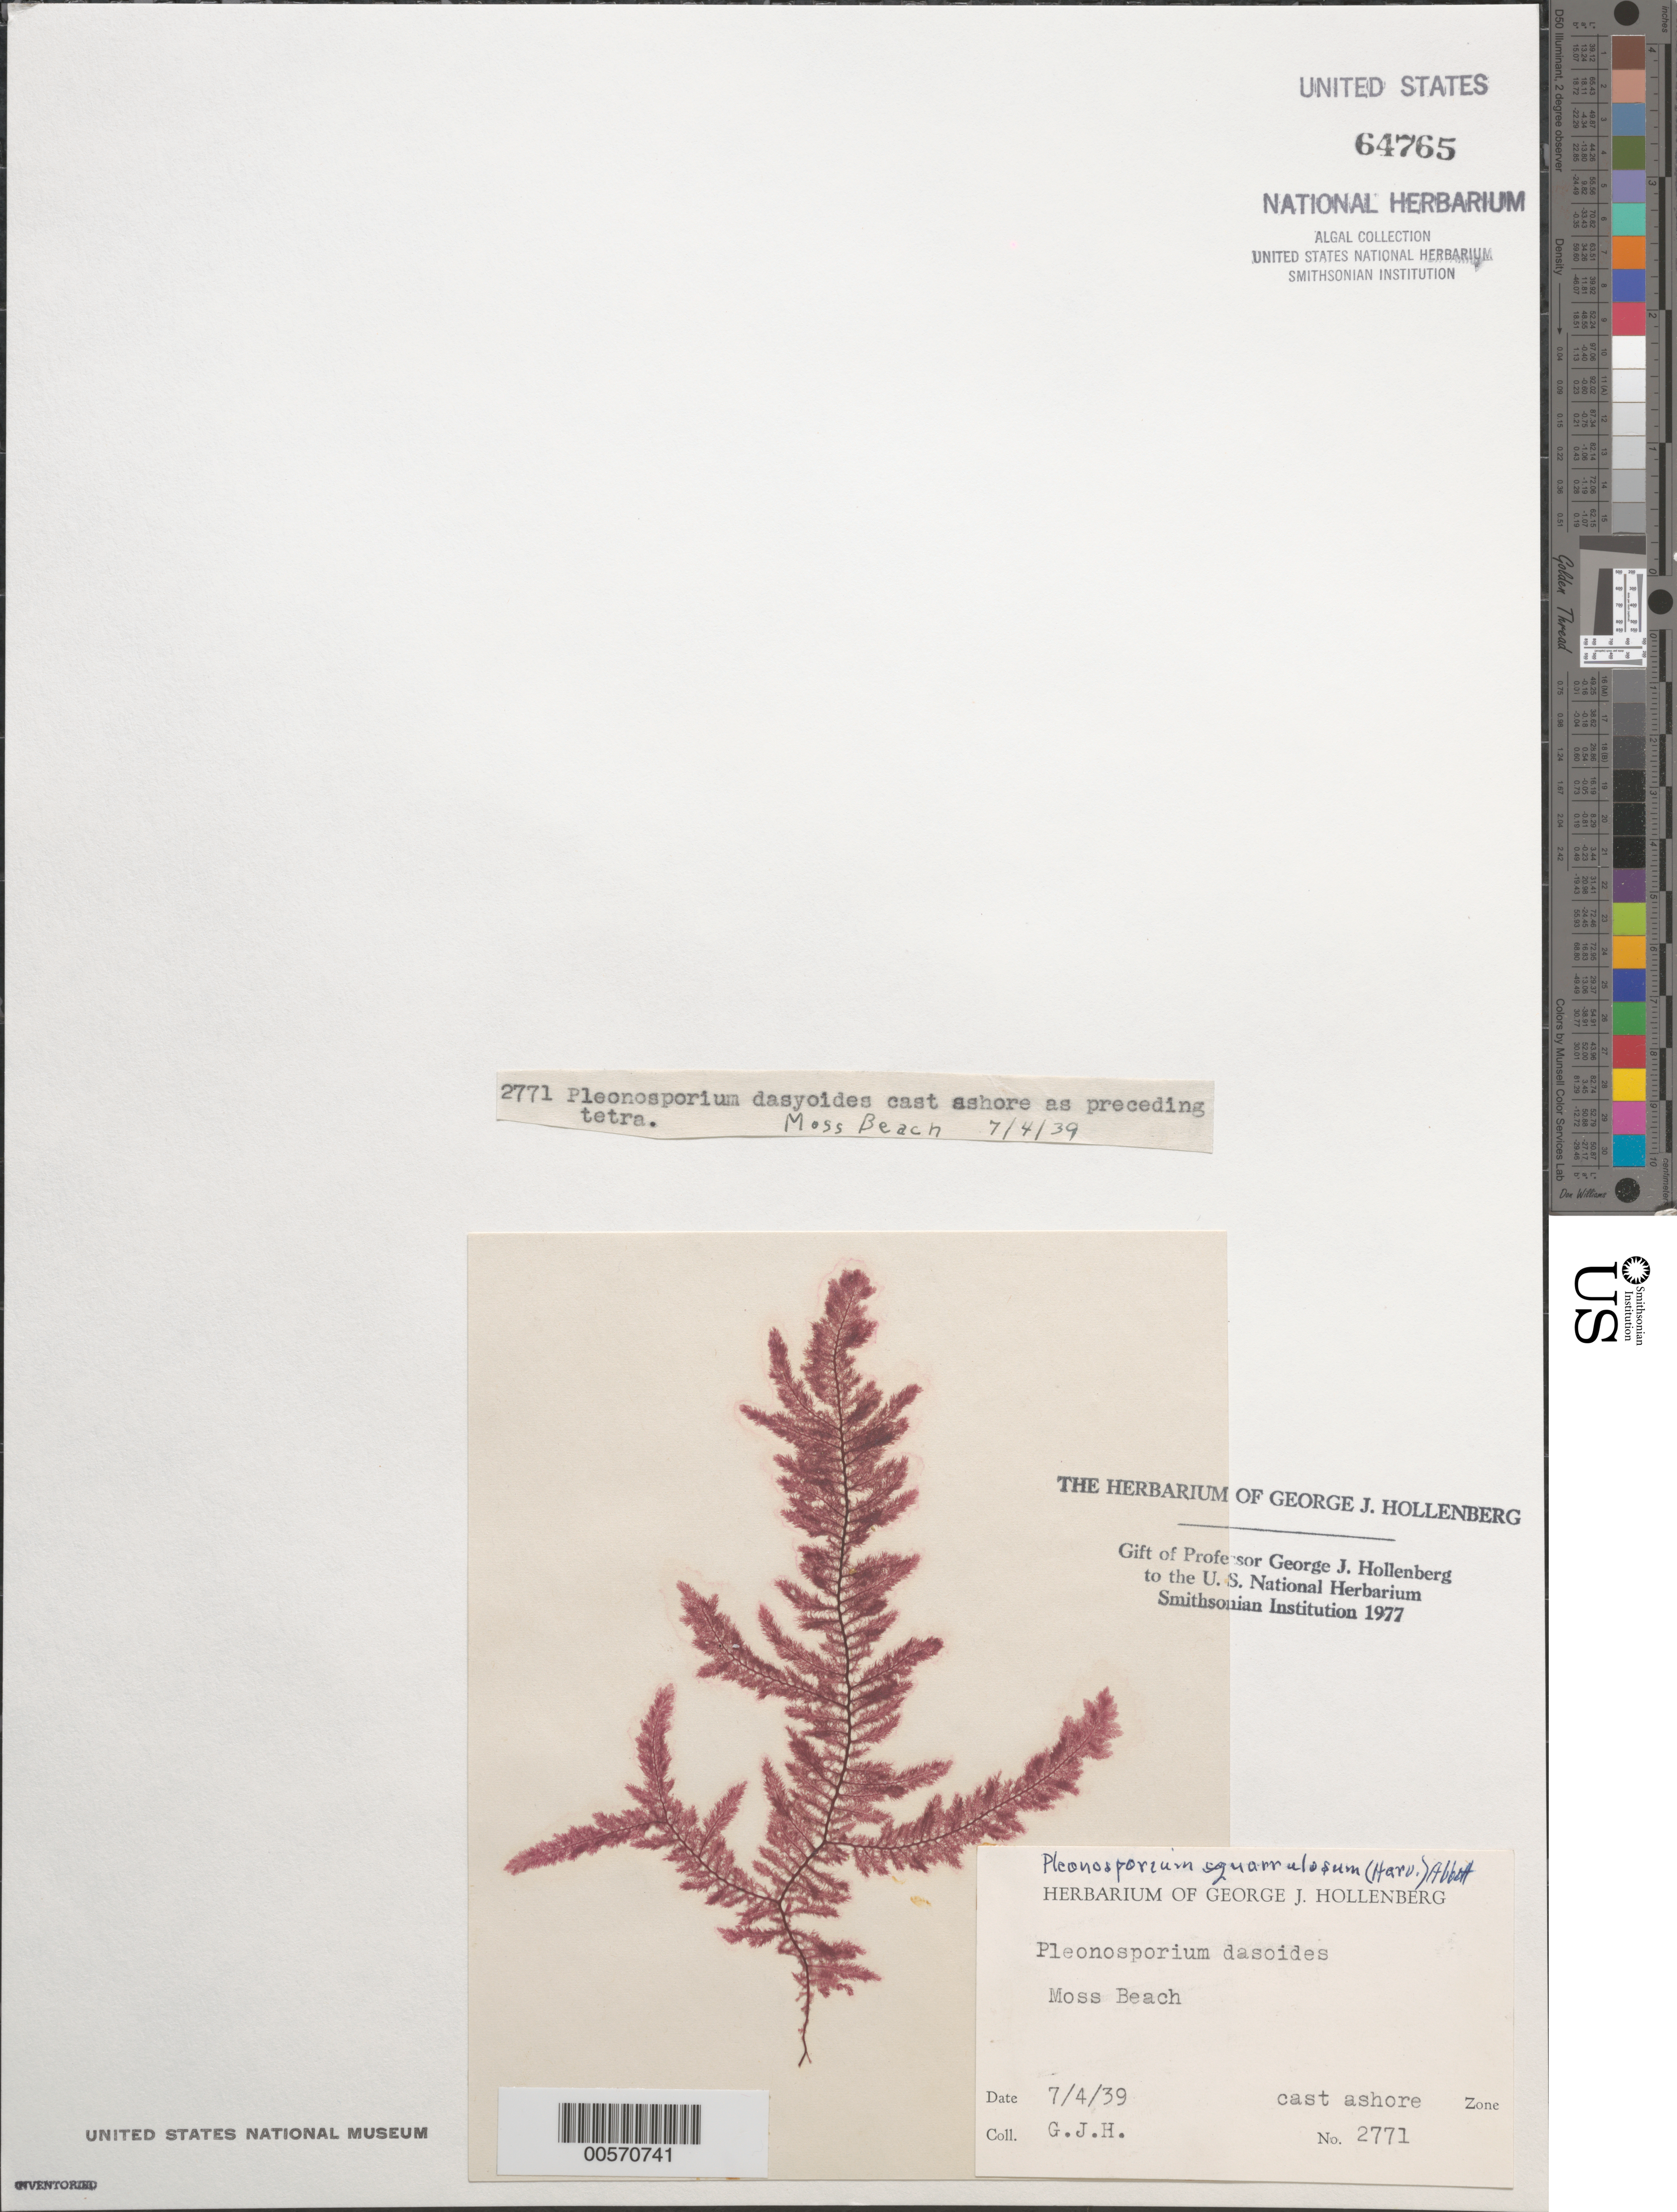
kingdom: Plantae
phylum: Rhodophyta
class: Florideophyceae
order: Ceramiales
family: Wrangeliaceae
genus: Pleonosporium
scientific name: Pleonosporium squarrulosum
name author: (Harv.) I.A. Abbott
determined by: Hollenberg, George J.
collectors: G. Hollenberg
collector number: GJH 2771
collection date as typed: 04 Jul 1939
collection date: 1939-07-04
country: United States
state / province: California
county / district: Monterey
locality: Moss Beach, Pacific Grove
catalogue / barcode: US 64765